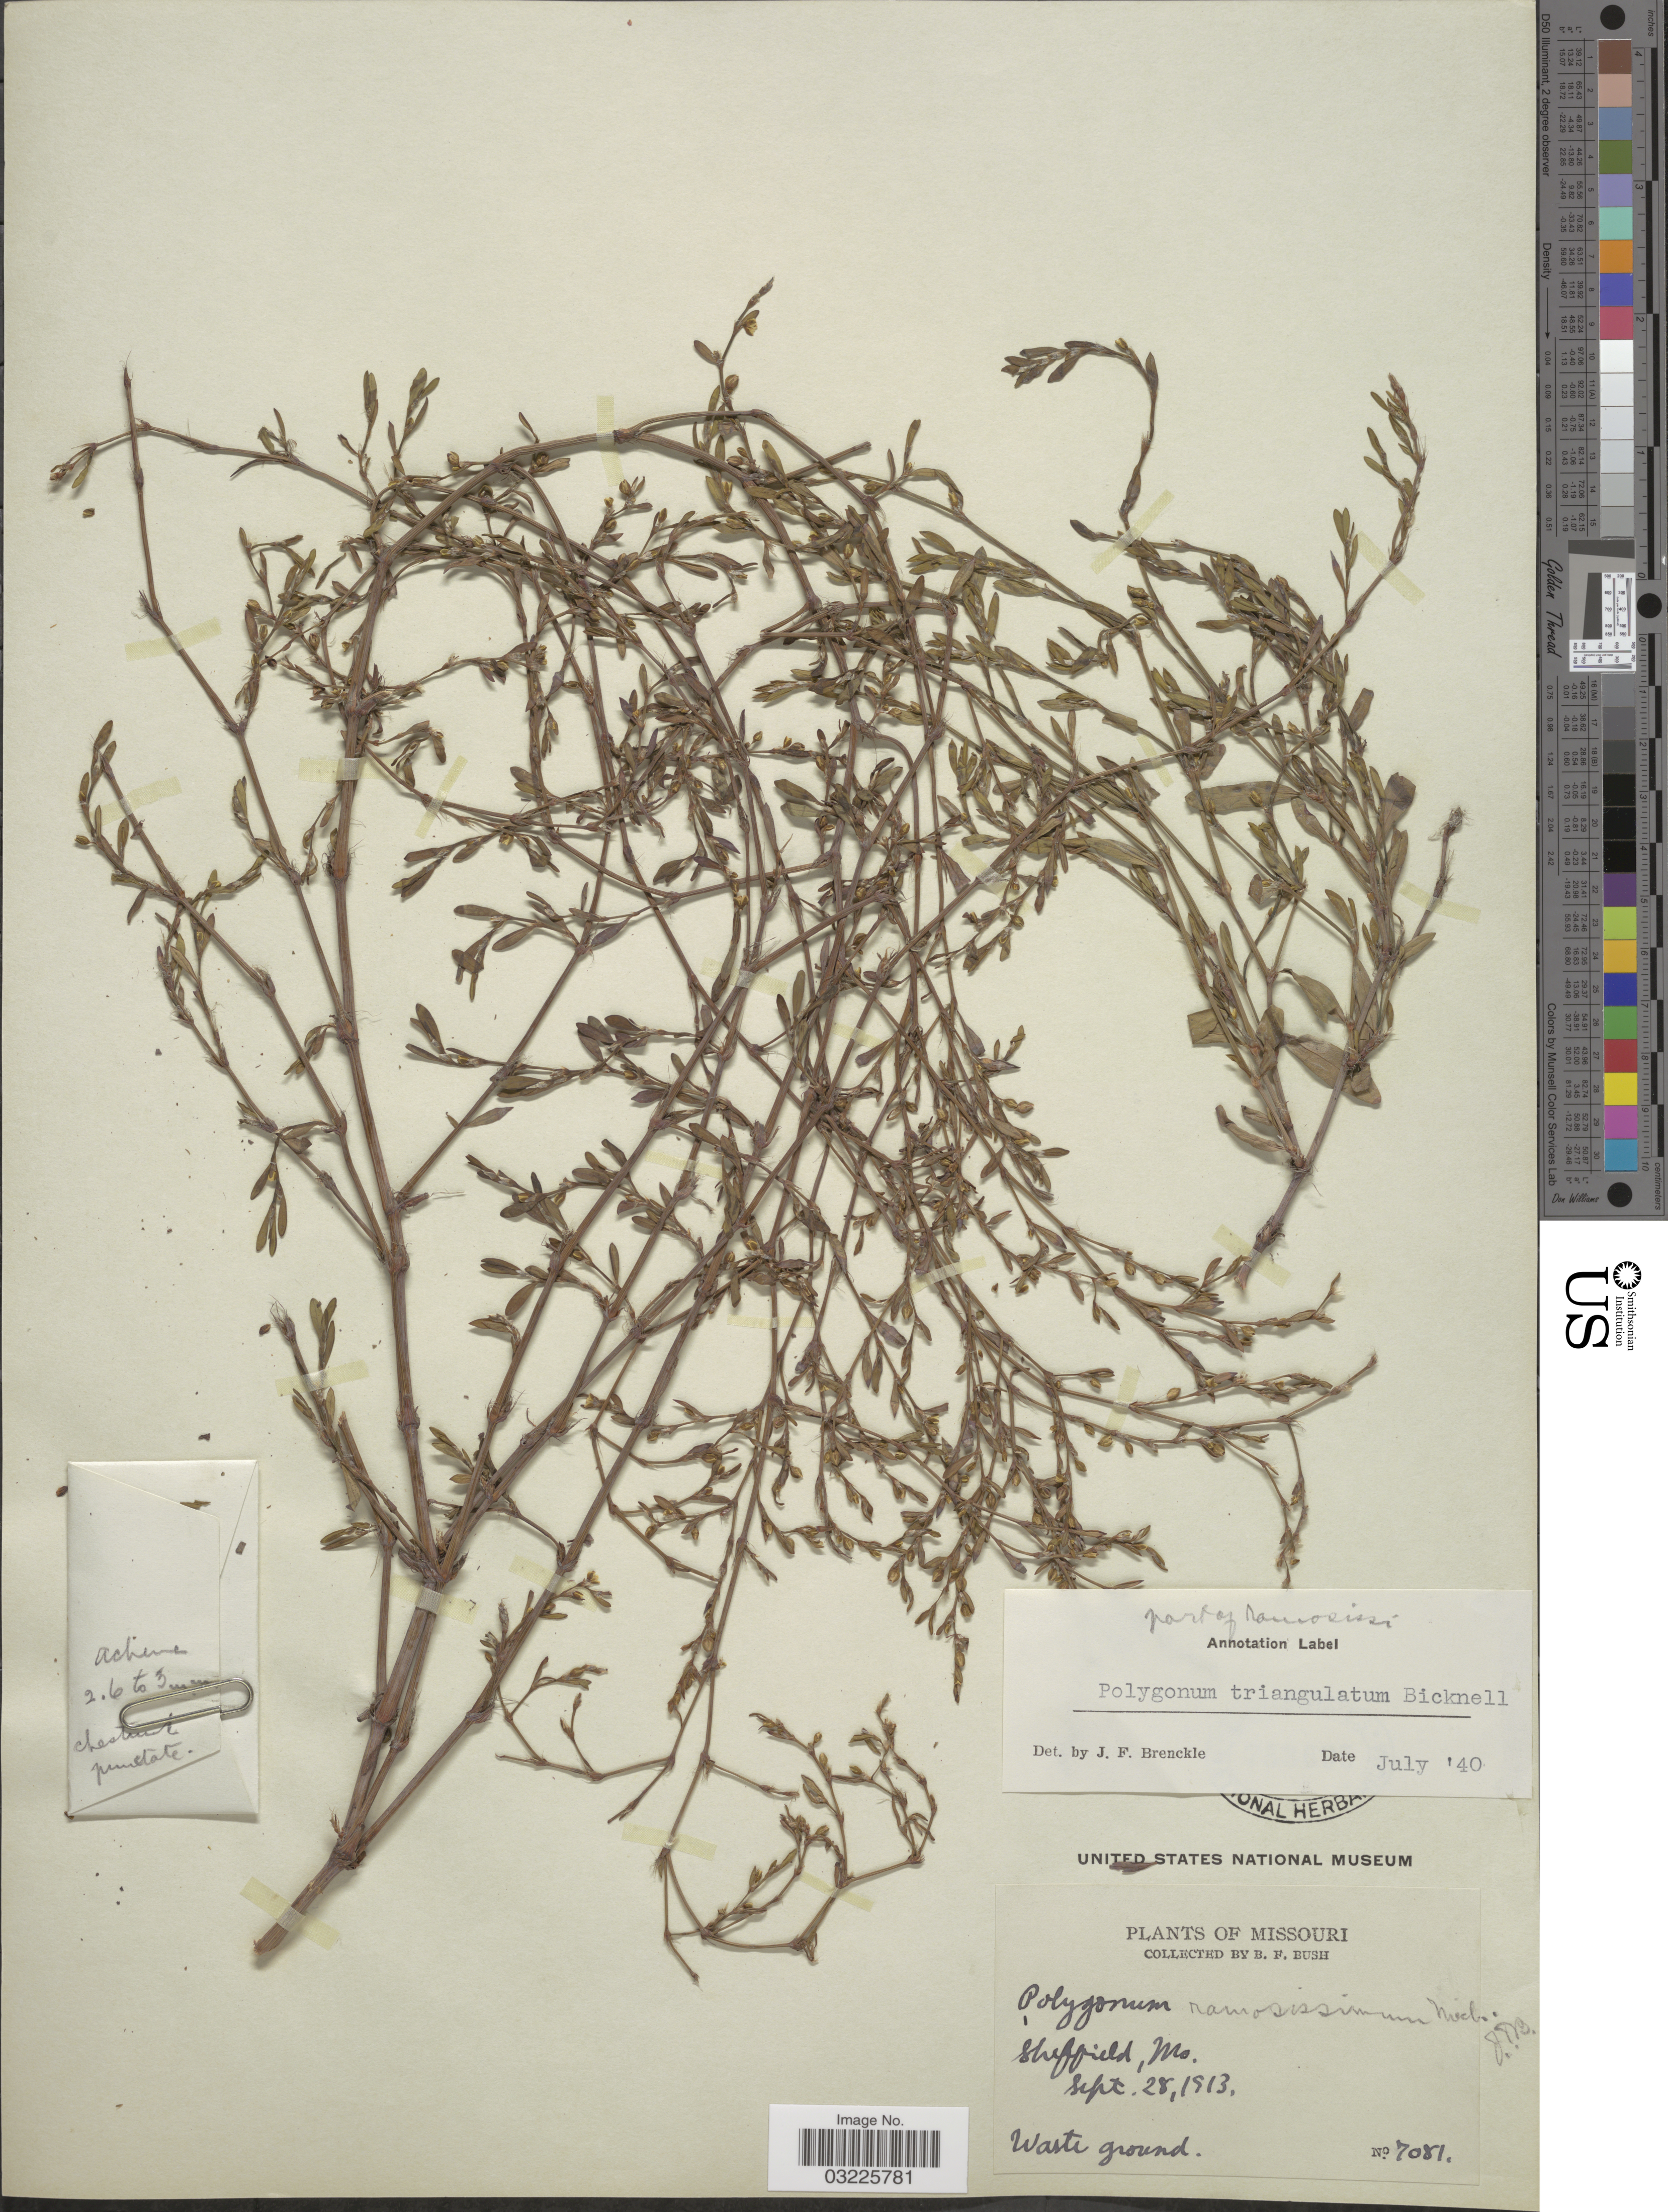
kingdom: Plantae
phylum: Tracheophyta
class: Magnoliopsida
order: Caryophyllales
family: Polygonaceae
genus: Polygonum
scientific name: Polygonum ramosissimum subsp. ramosissimum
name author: Michx.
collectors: B. F. Bush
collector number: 7081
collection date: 1913-09-28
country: United States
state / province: Missouri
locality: Sheffield.